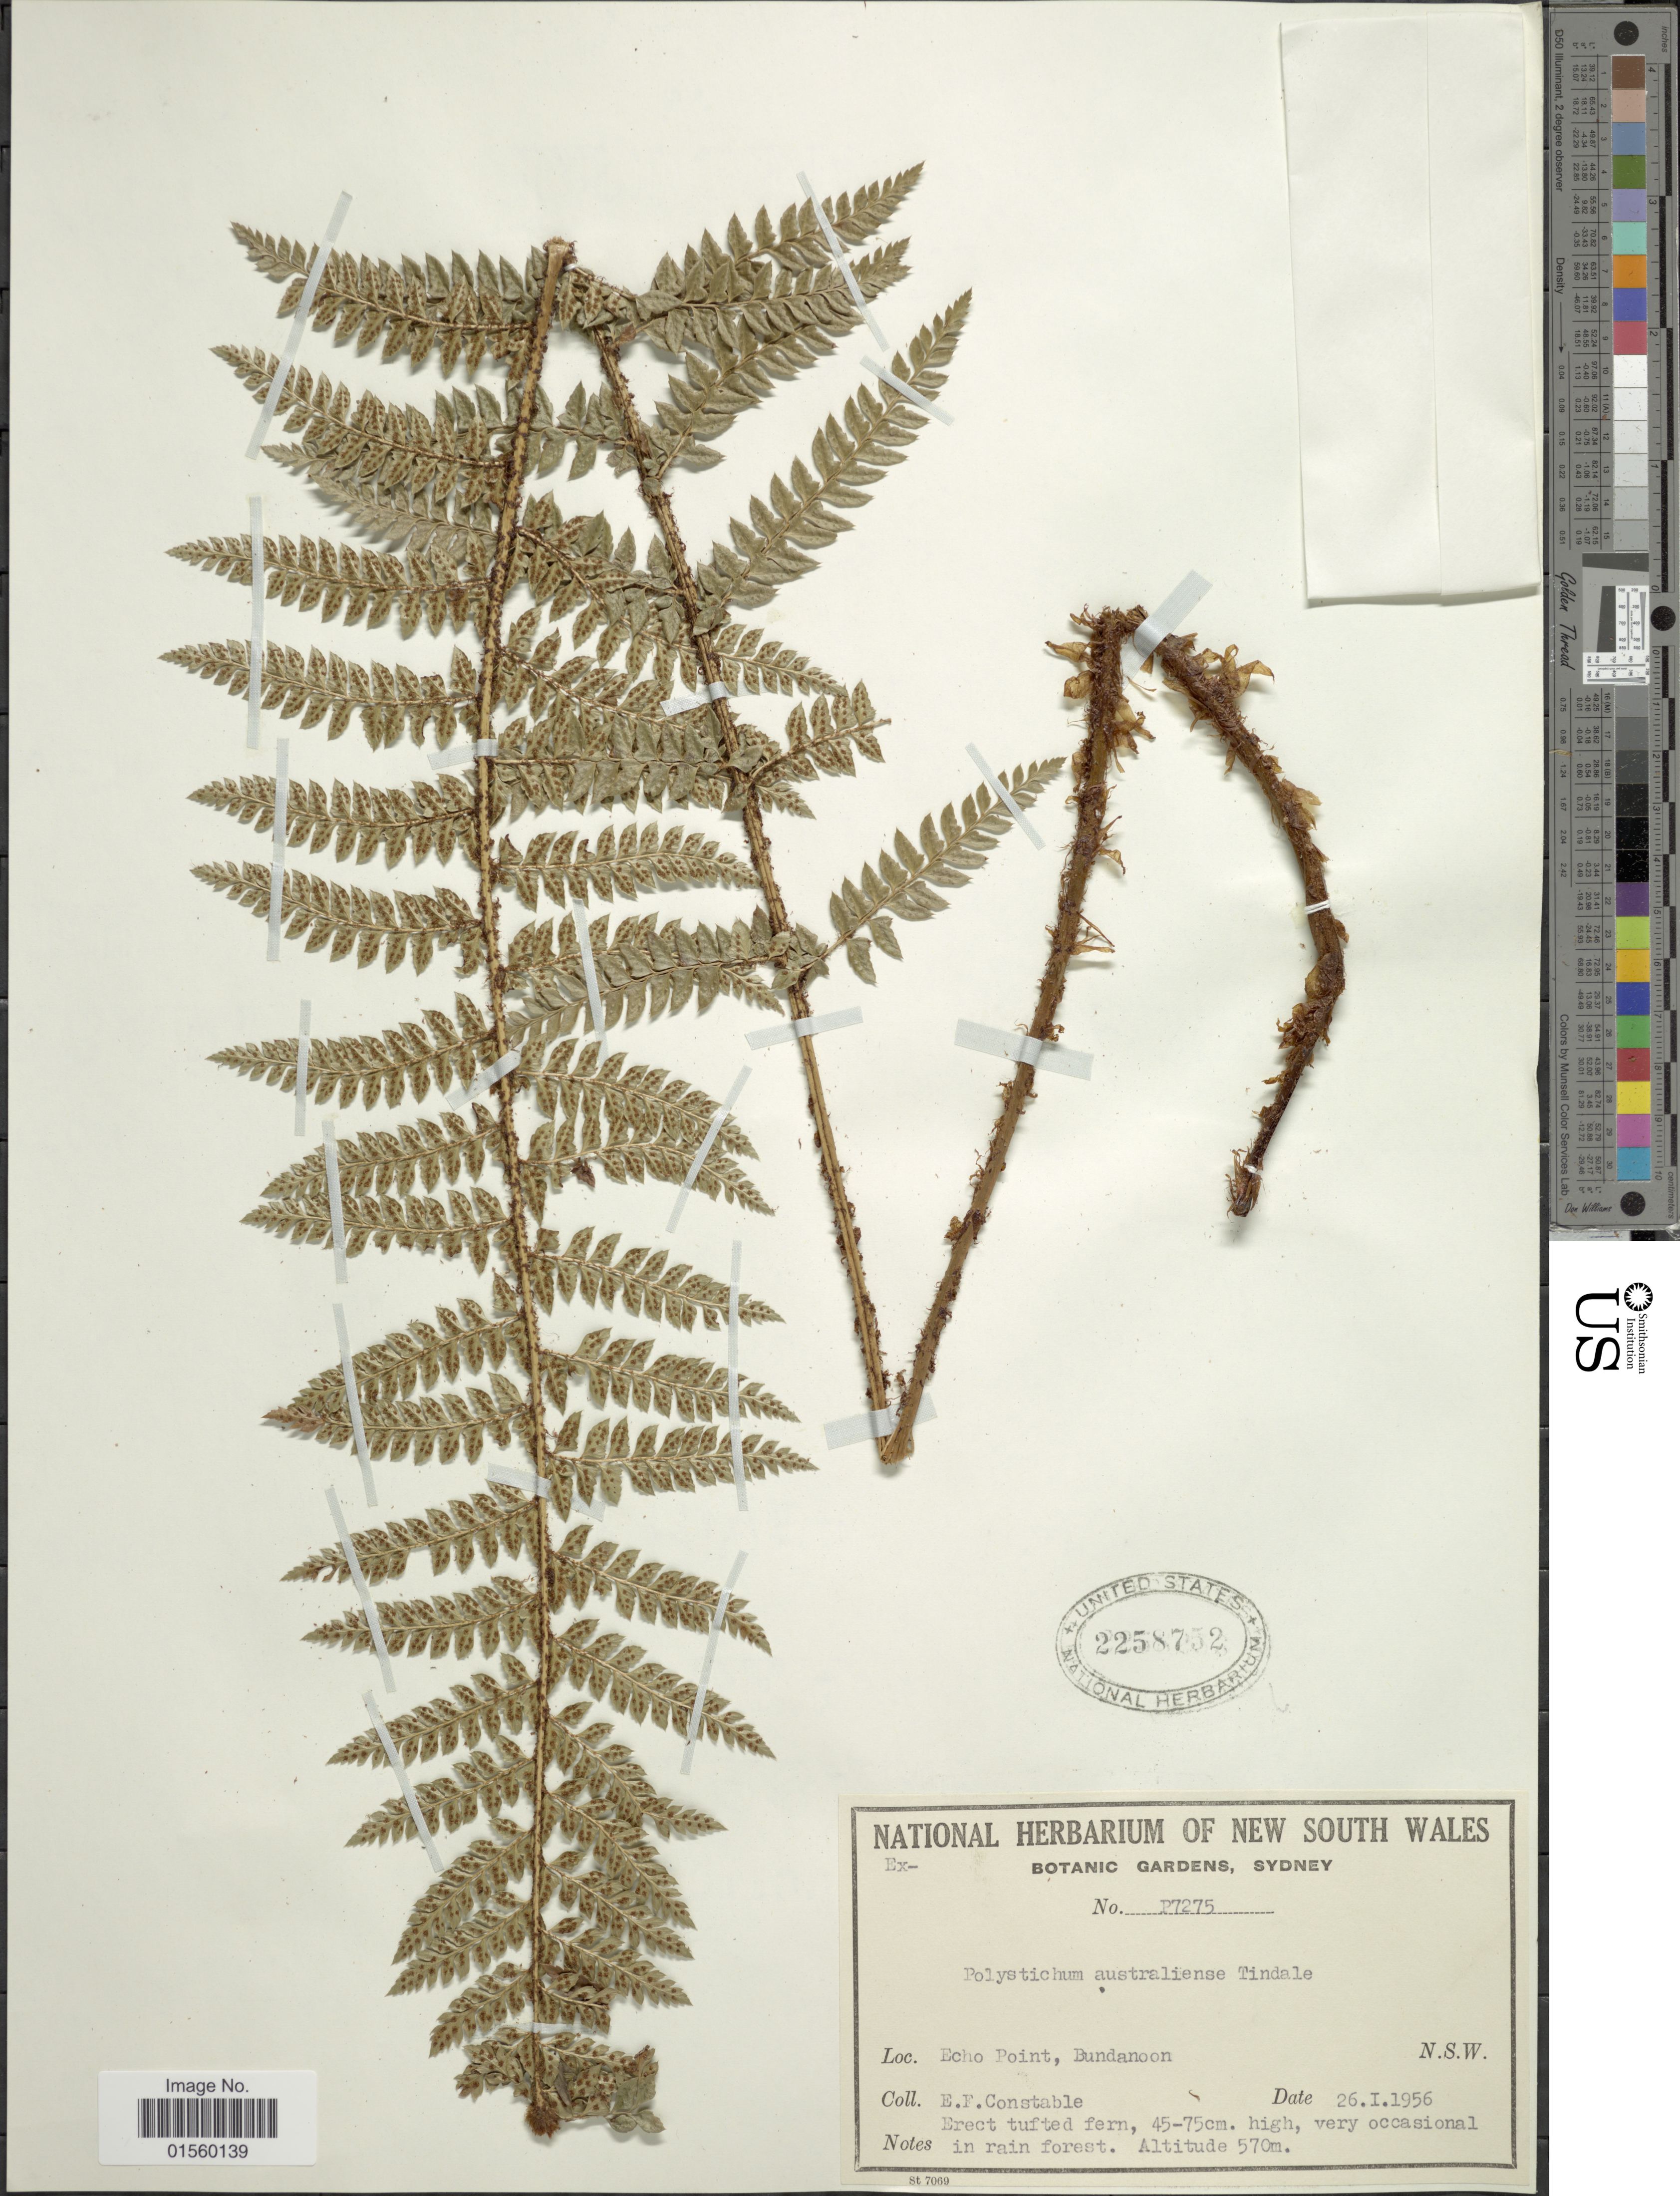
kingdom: Plantae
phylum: Tracheophyta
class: Polypodiopsida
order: Polypodiales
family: Dryopteridaceae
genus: Polystichum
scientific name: Polystichum australiense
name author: Tindale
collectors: E. F. Constable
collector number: P7275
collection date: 1956-01-26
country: Australia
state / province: New South Wales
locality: Echo Point, Bundanoon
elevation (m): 570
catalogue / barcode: US 2258752